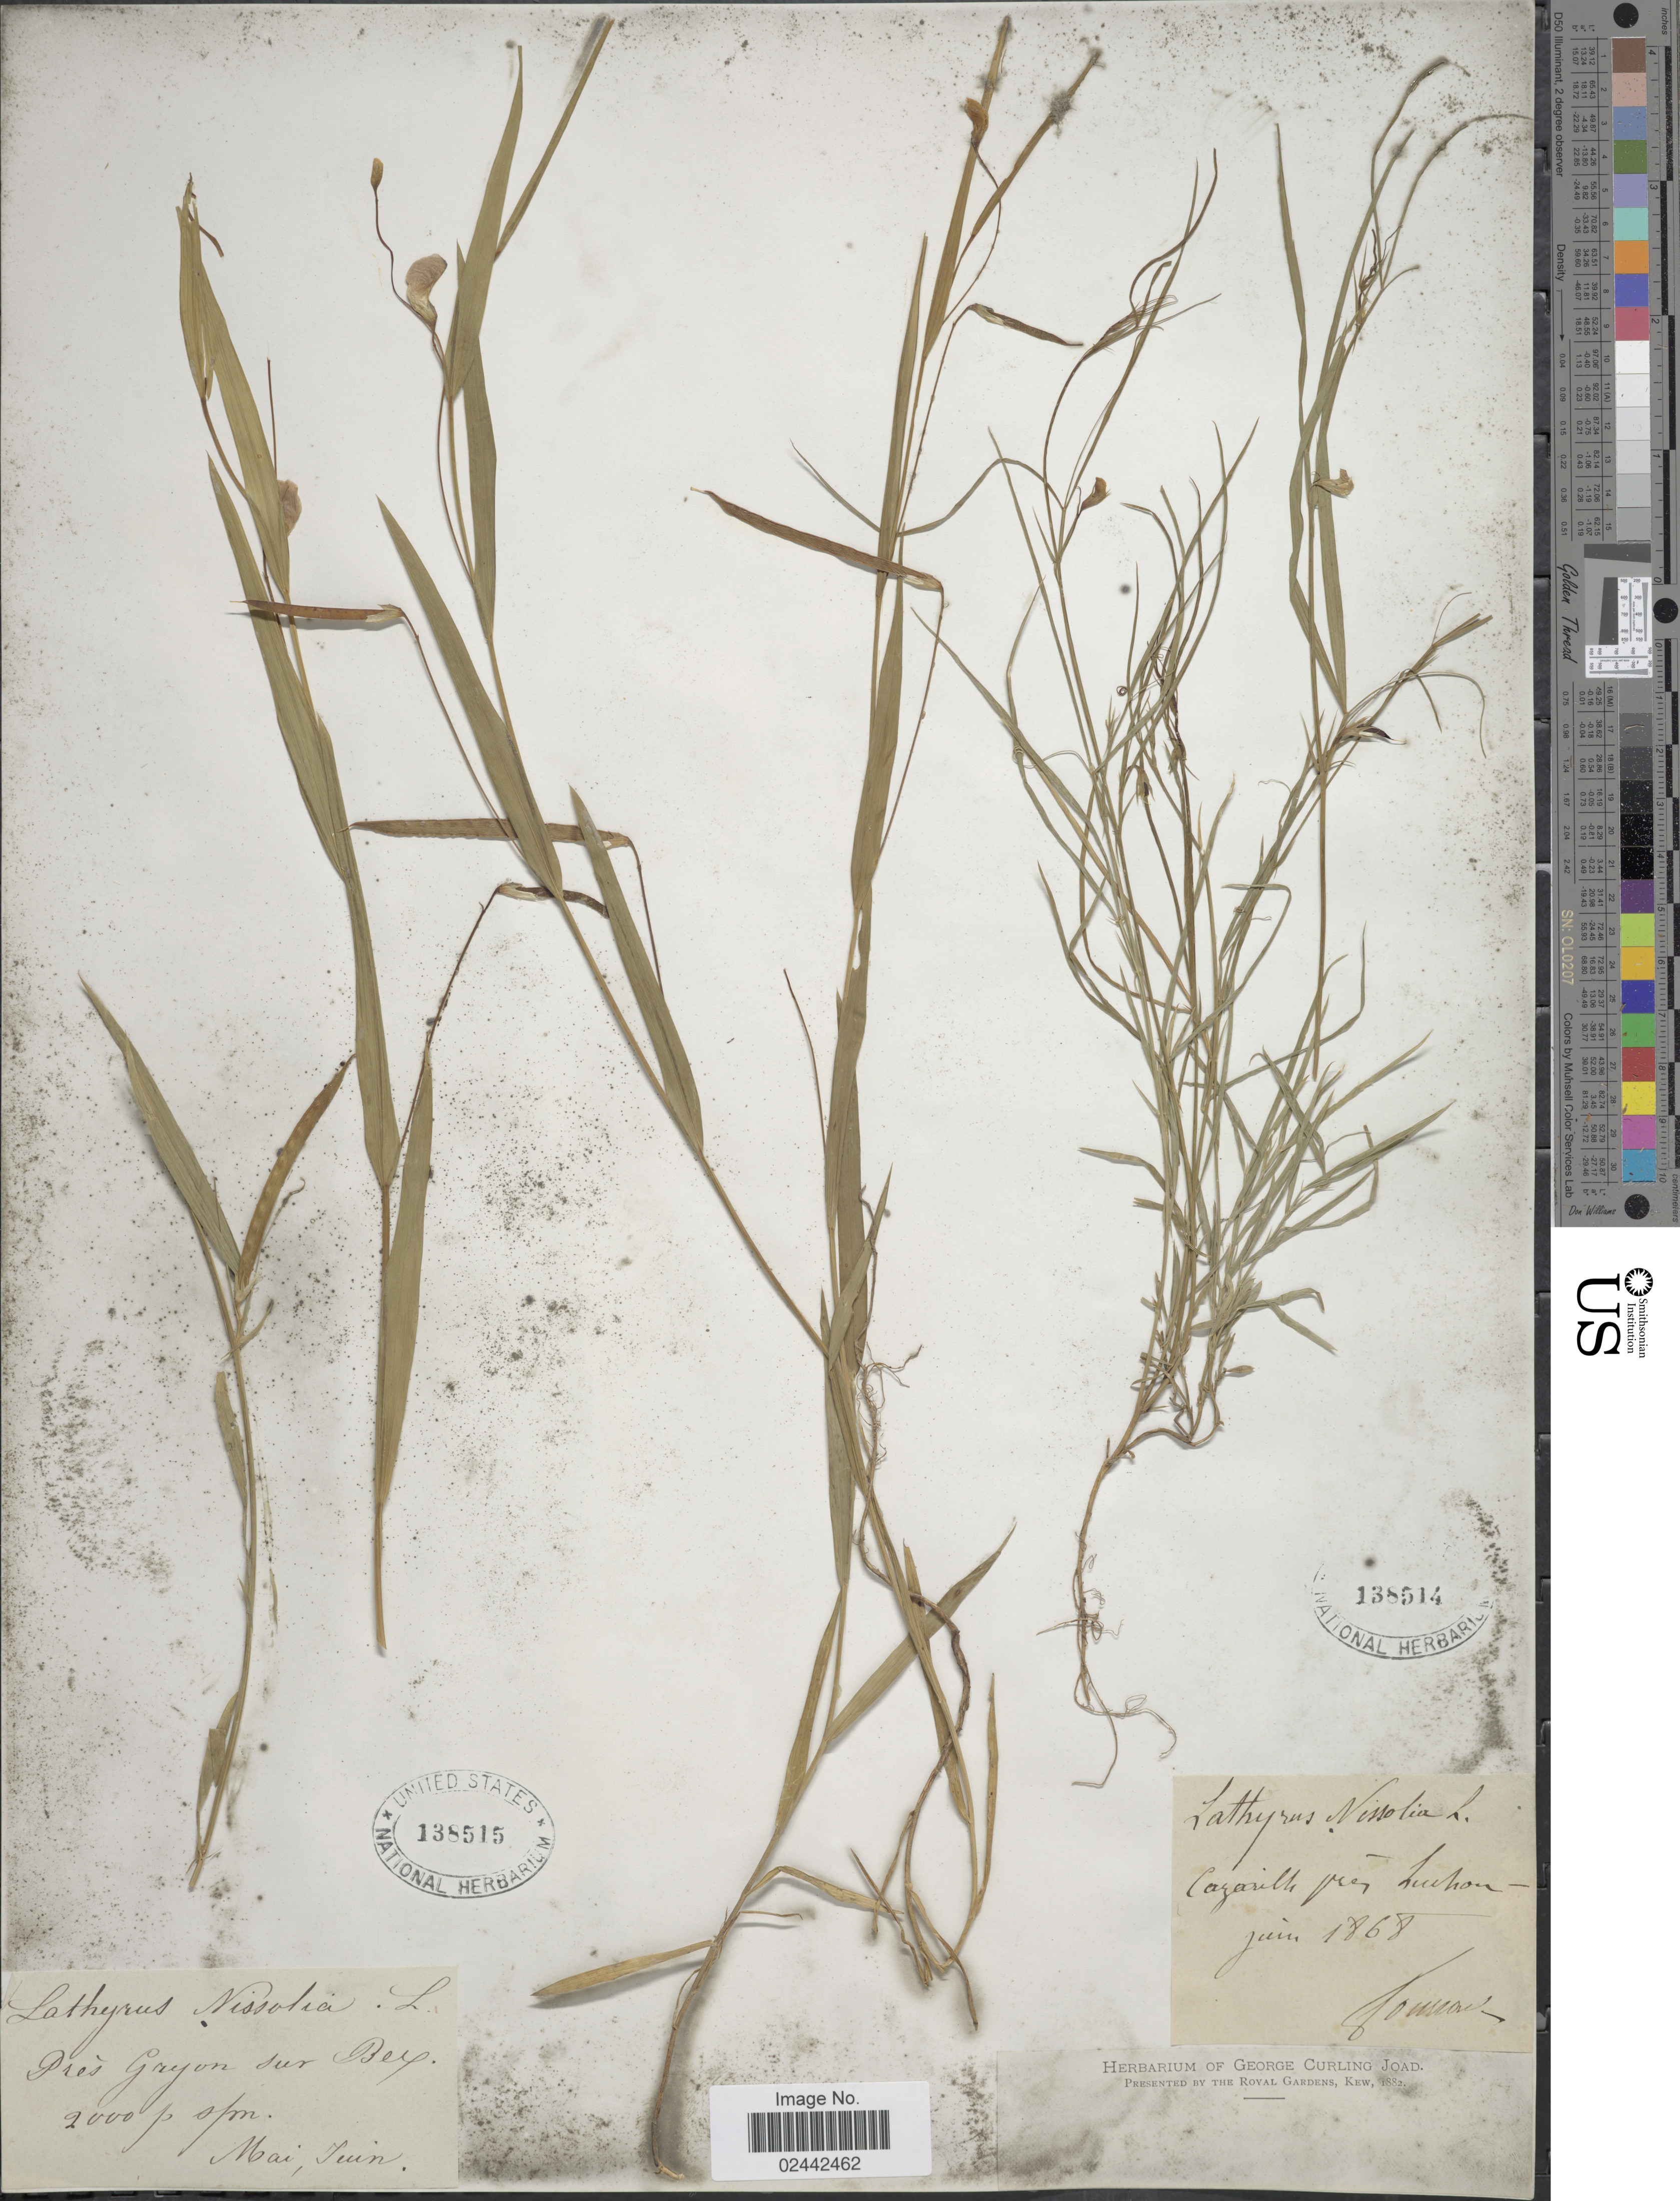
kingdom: Plantae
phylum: Tracheophyta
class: Magnoliopsida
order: Fabales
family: Fabaceae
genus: Lathyrus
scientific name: Lathyrus nissolia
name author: L.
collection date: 1868-06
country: France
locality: Cozaille Pres Luchon.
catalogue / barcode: US 135814-2